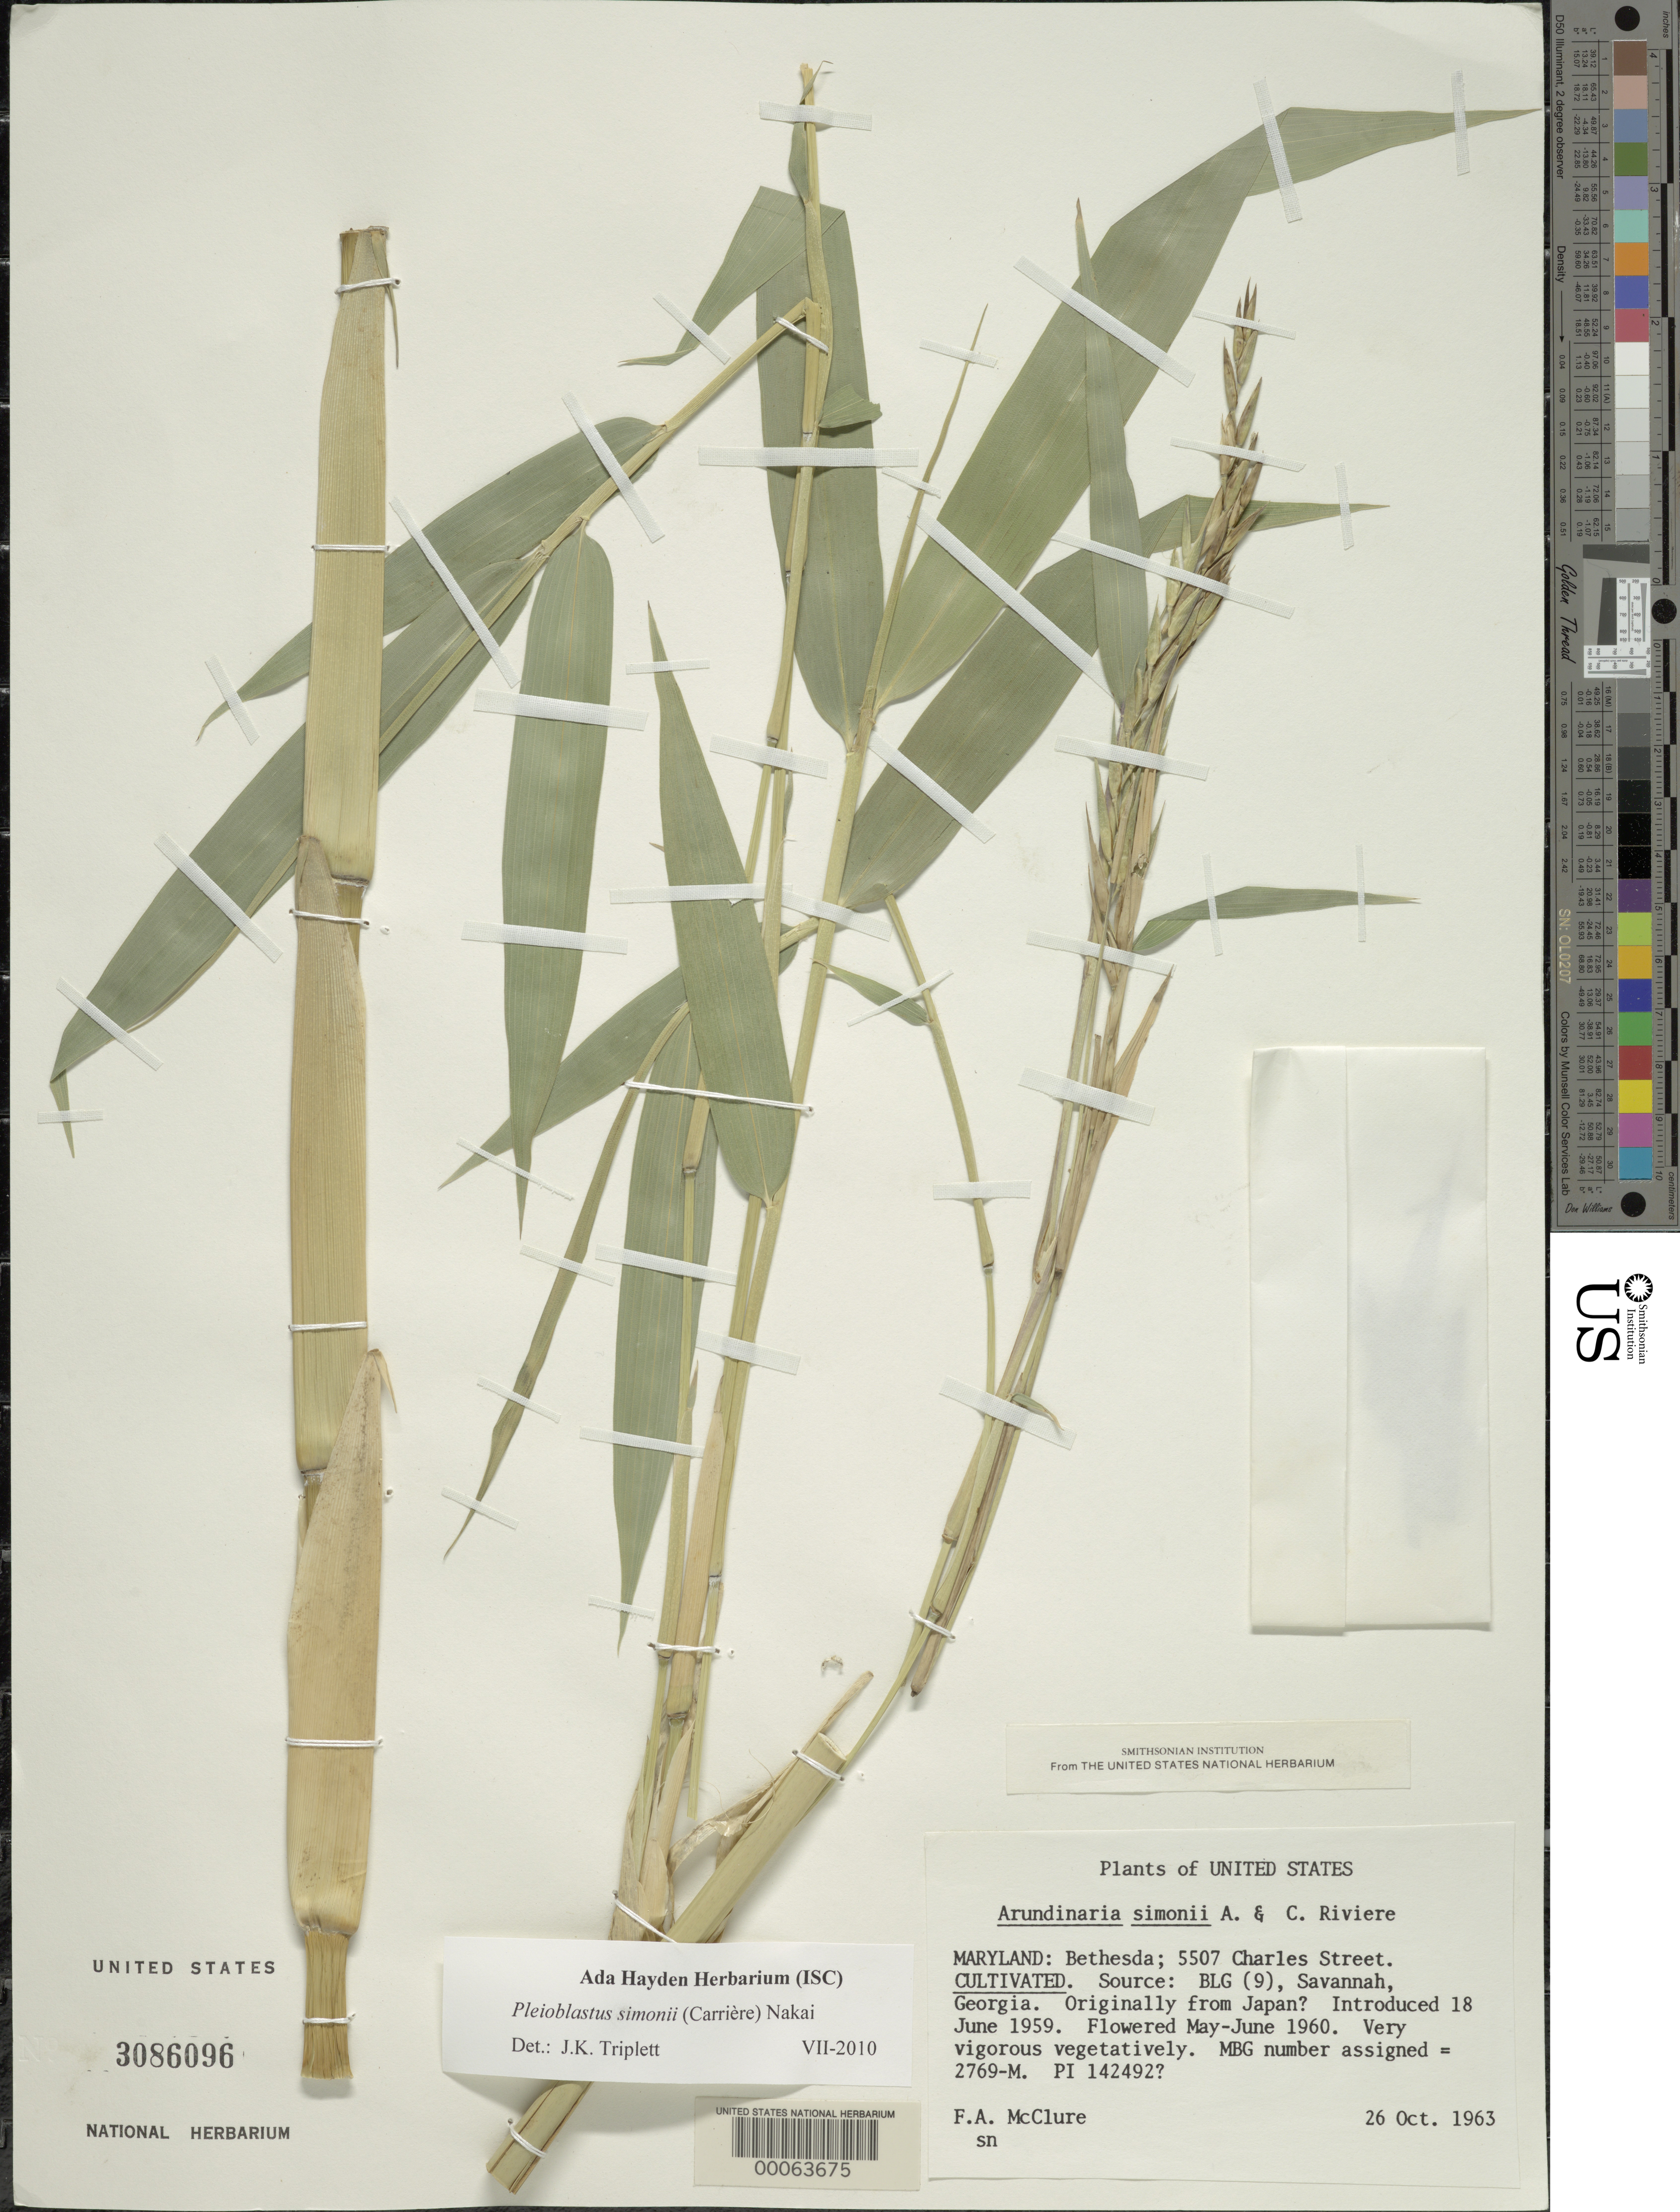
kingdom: Plantae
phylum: Tracheophyta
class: Liliopsida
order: Poales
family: Poaceae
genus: Pleioblastus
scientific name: Pleioblastus simonii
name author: (Carrière) Nakai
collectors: F. A. McClure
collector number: MBG 2769-M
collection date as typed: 26 Oct 1963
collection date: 1963-10-26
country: United States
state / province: Maryland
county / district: Montgomery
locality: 5507 Charles Street, Bethesda (McClure's garden)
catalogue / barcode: US 3086096